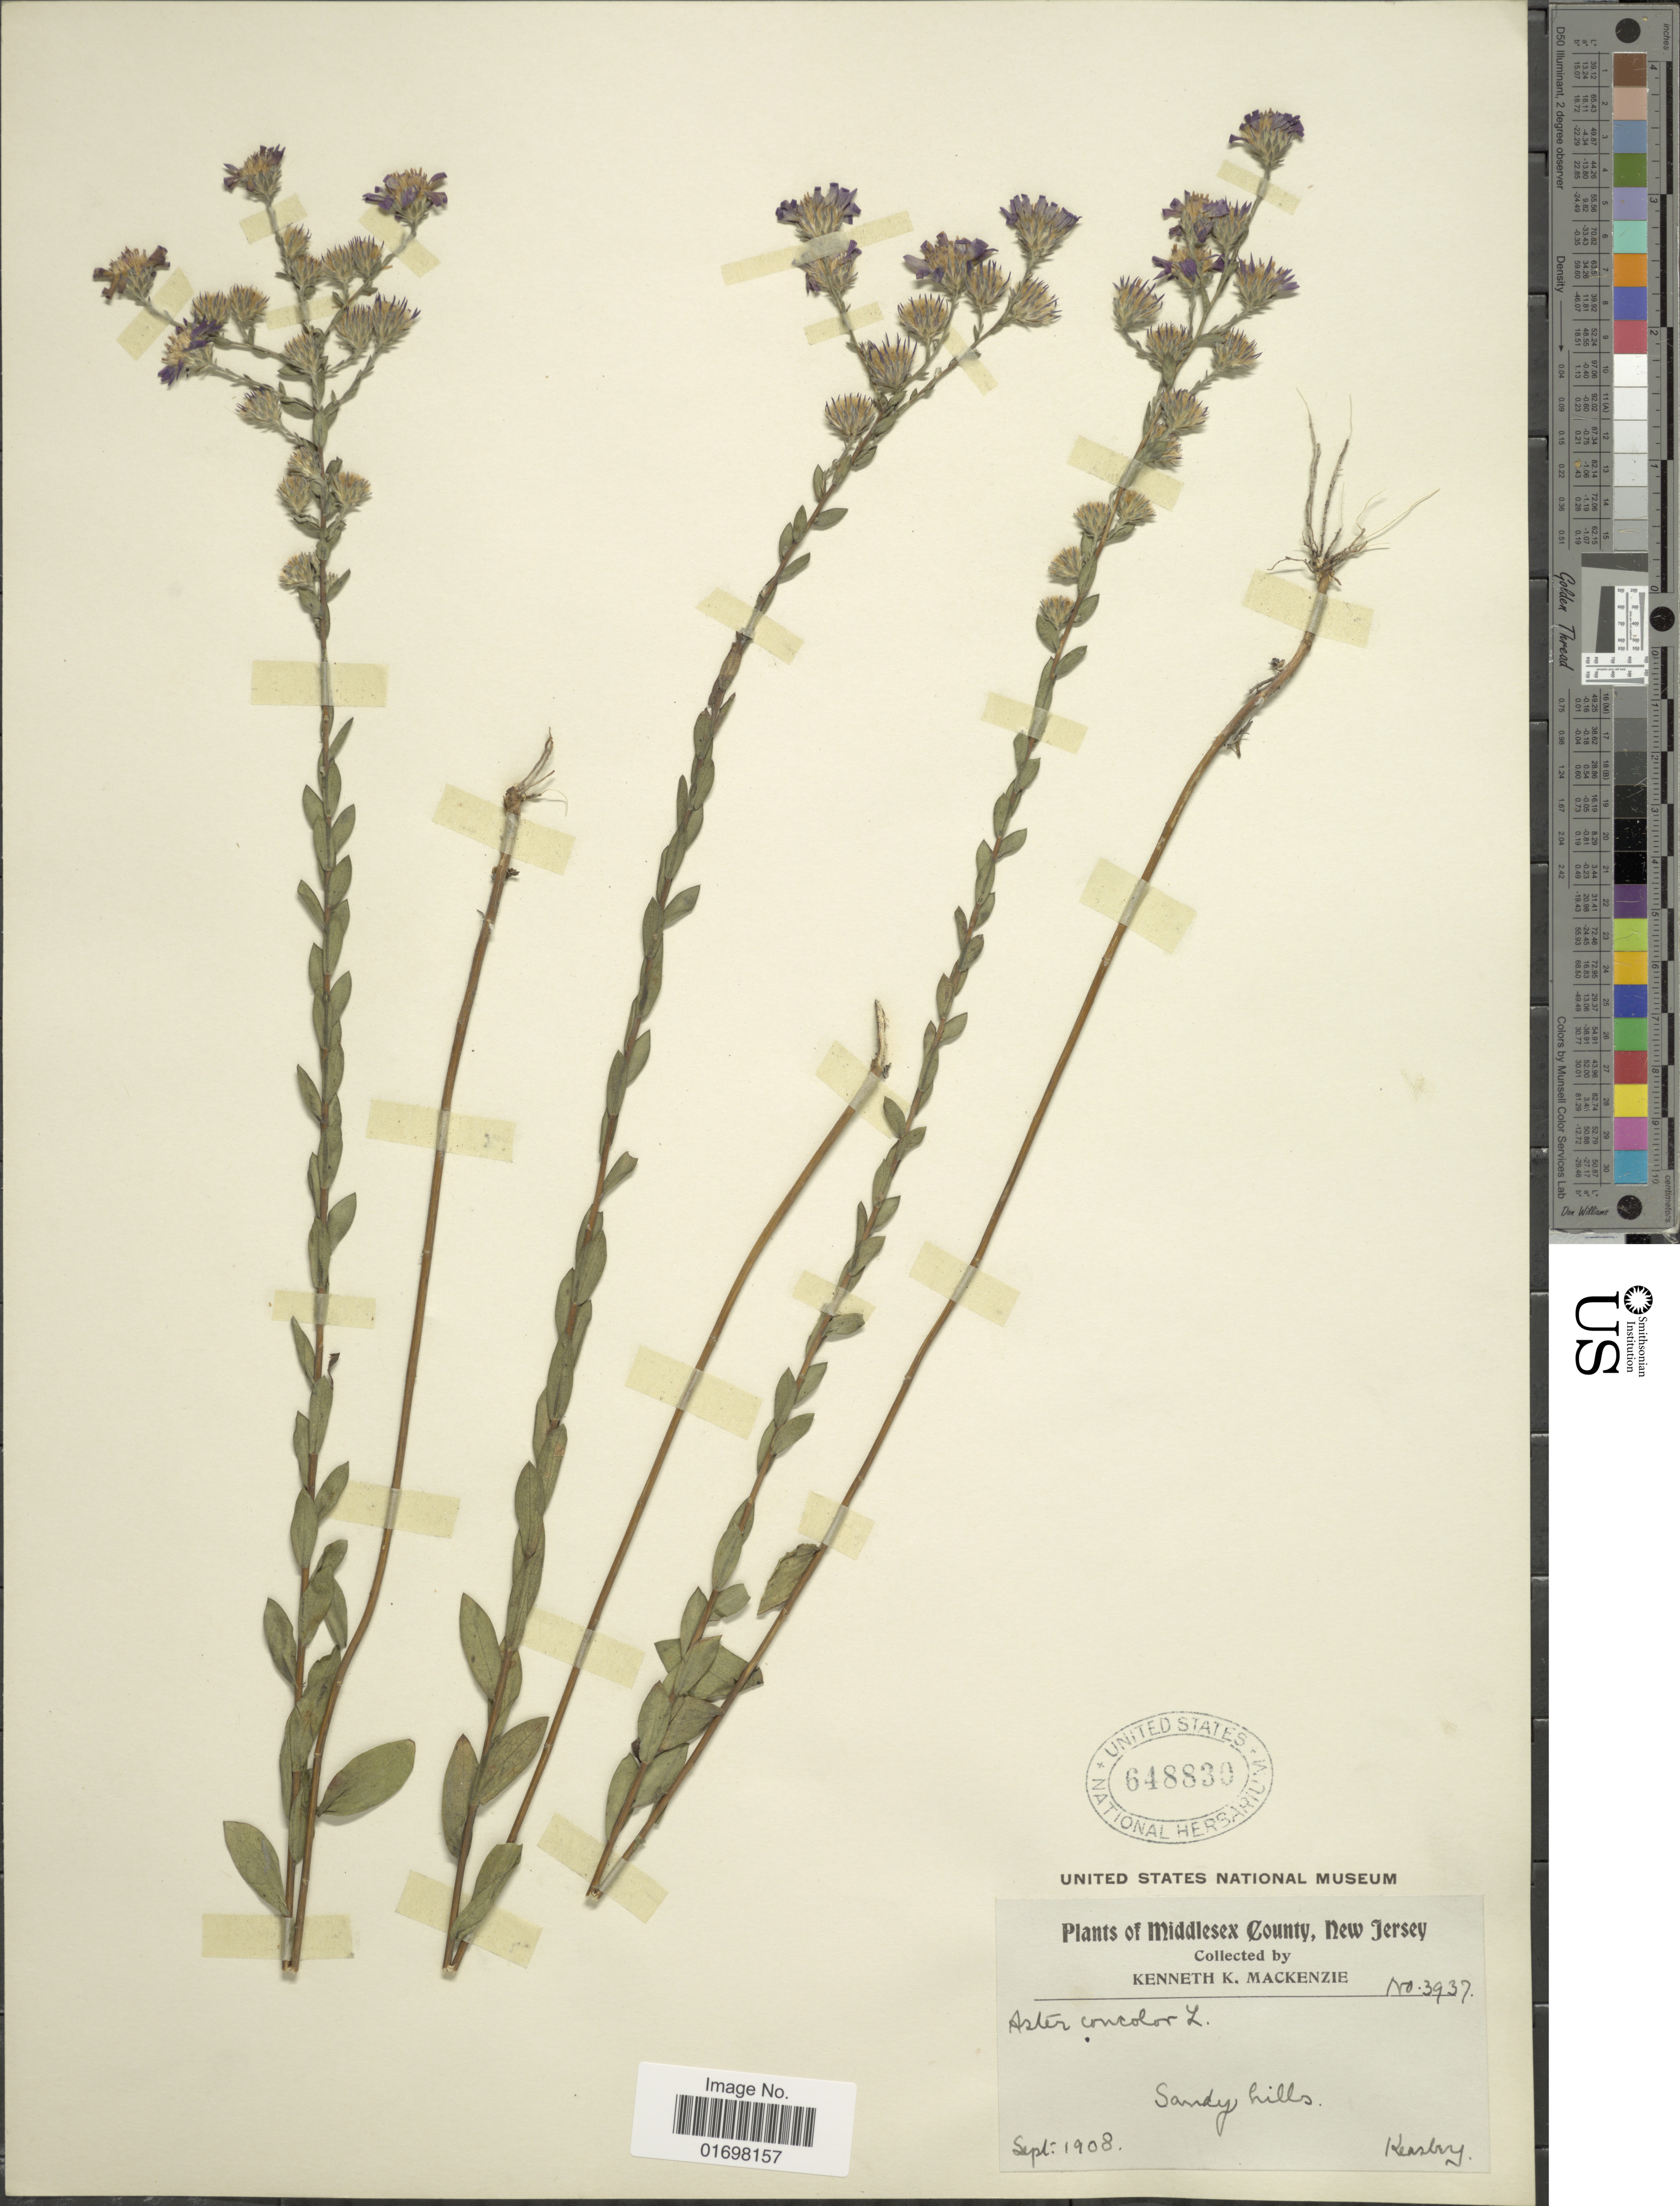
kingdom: Plantae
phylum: Tracheophyta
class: Magnoliopsida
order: Asterales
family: Asteraceae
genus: Symphyotrichum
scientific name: Symphyotrichum concolor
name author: (L.) G.L. Nesom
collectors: K. K. Mackenzie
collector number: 3937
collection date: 1908-09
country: United States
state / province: New Jersey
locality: Middlesex, county, New Jersey, Sandy Hills.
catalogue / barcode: US 648830